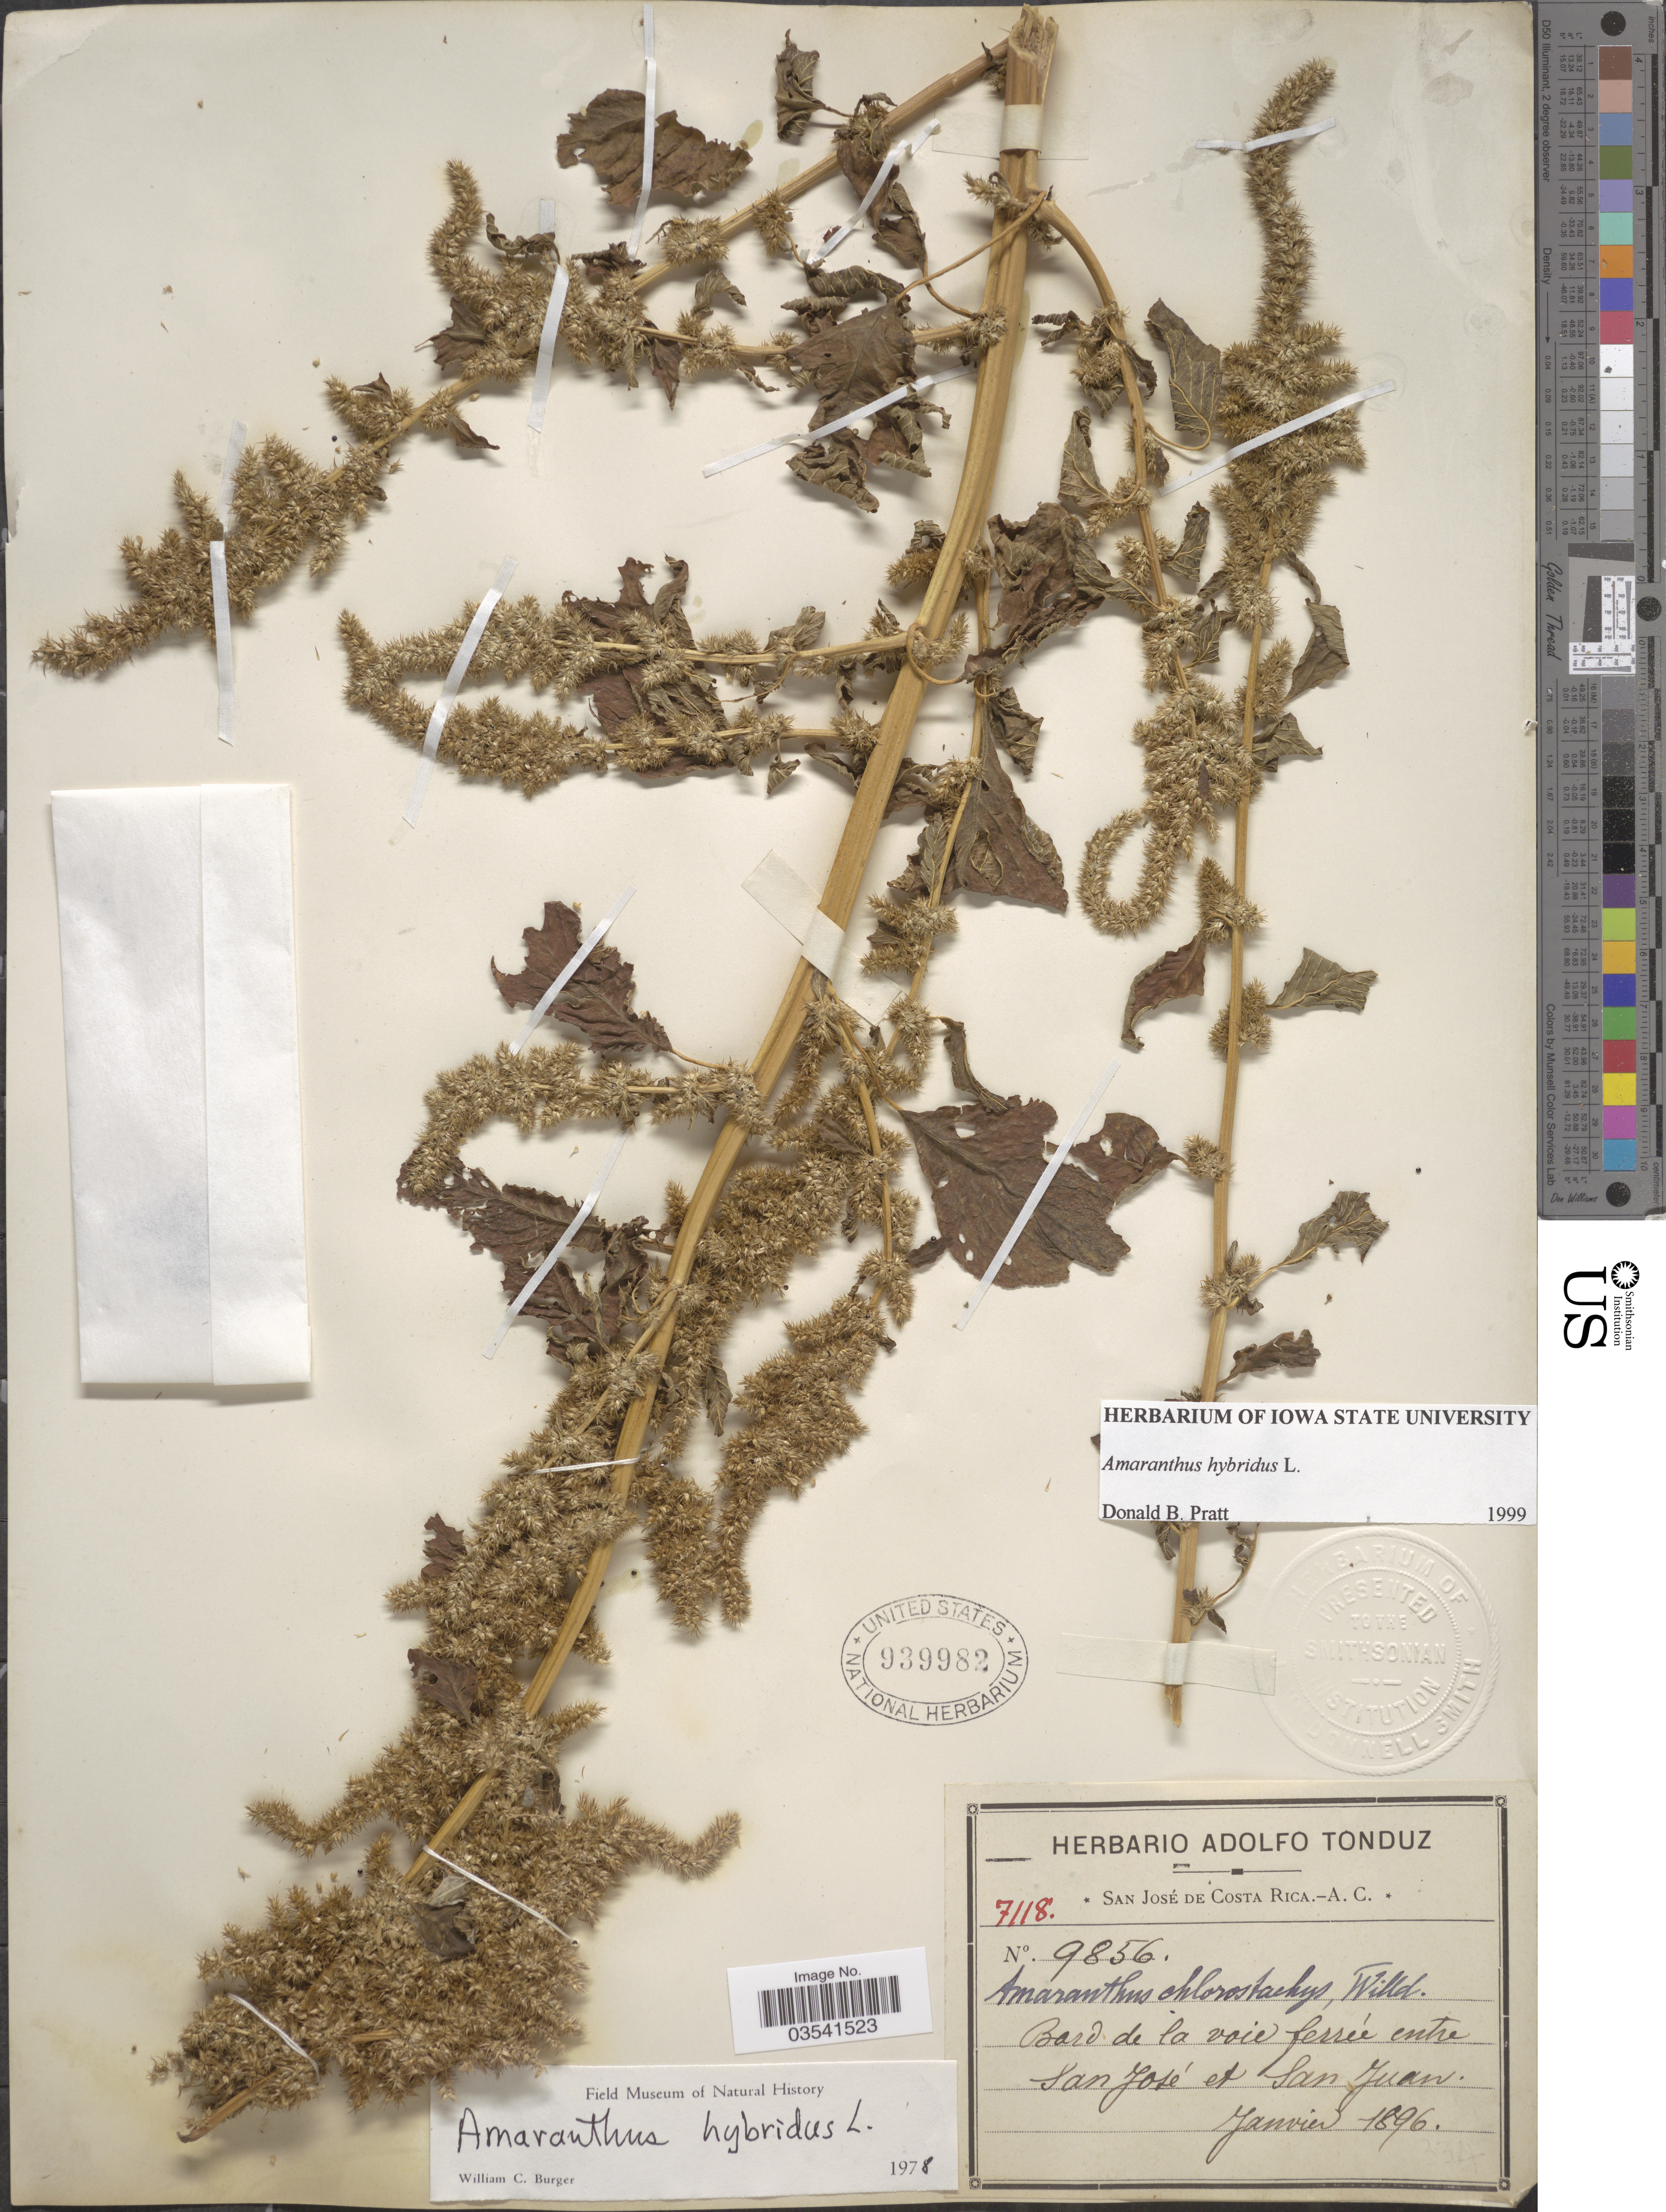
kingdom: Plantae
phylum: Tracheophyta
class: Magnoliopsida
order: Caryophyllales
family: Amaranthaceae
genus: Amaranthus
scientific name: Amaranthus hybridus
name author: L.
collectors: ex Herb. Adolfo Tonduz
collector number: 7118?/9856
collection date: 1896-01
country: Costa Rica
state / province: San José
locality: Bord de la voie ferreé entre San José et San Juan.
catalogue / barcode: US 939982